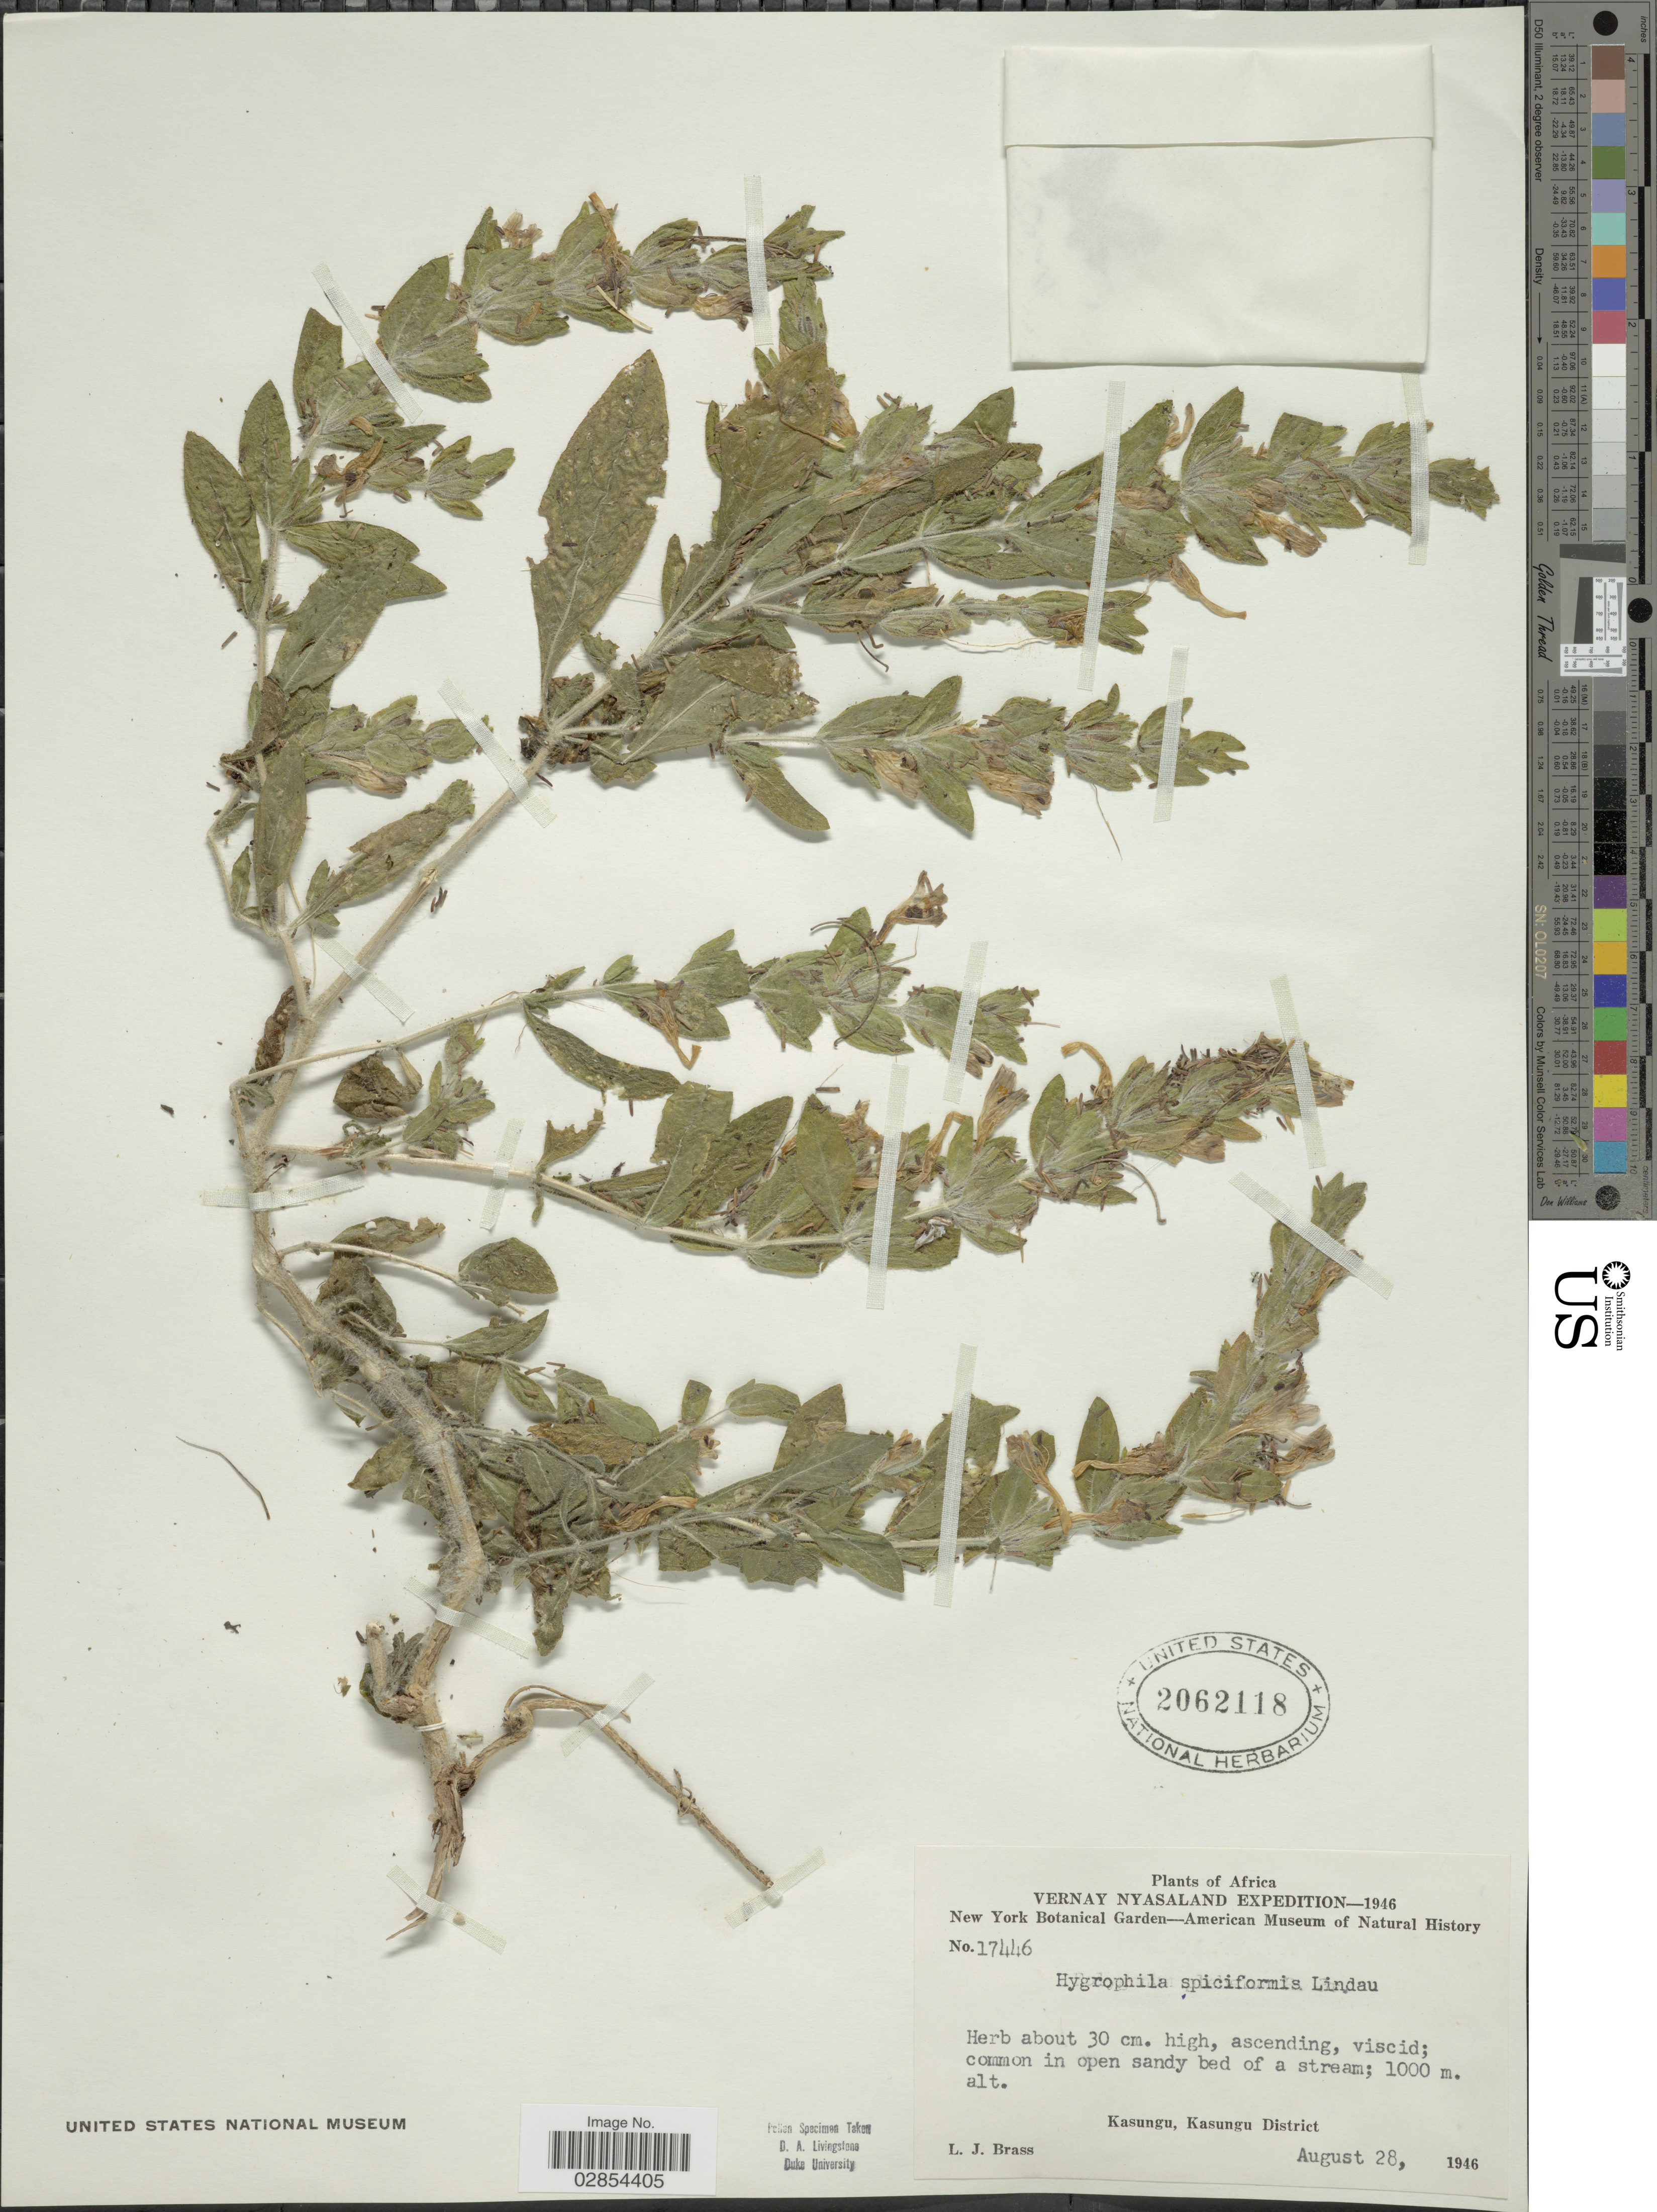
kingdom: Plantae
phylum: Tracheophyta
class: Magnoliopsida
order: Lamiales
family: Acanthaceae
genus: Hygrophila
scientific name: Hygrophila spiciformis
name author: Lindau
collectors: L. J. Brass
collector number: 17446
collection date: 1946-08-28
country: Malawi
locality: Vernay Nyasaland. Kasungu, Kasungu District.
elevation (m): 1000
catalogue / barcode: US 2062118